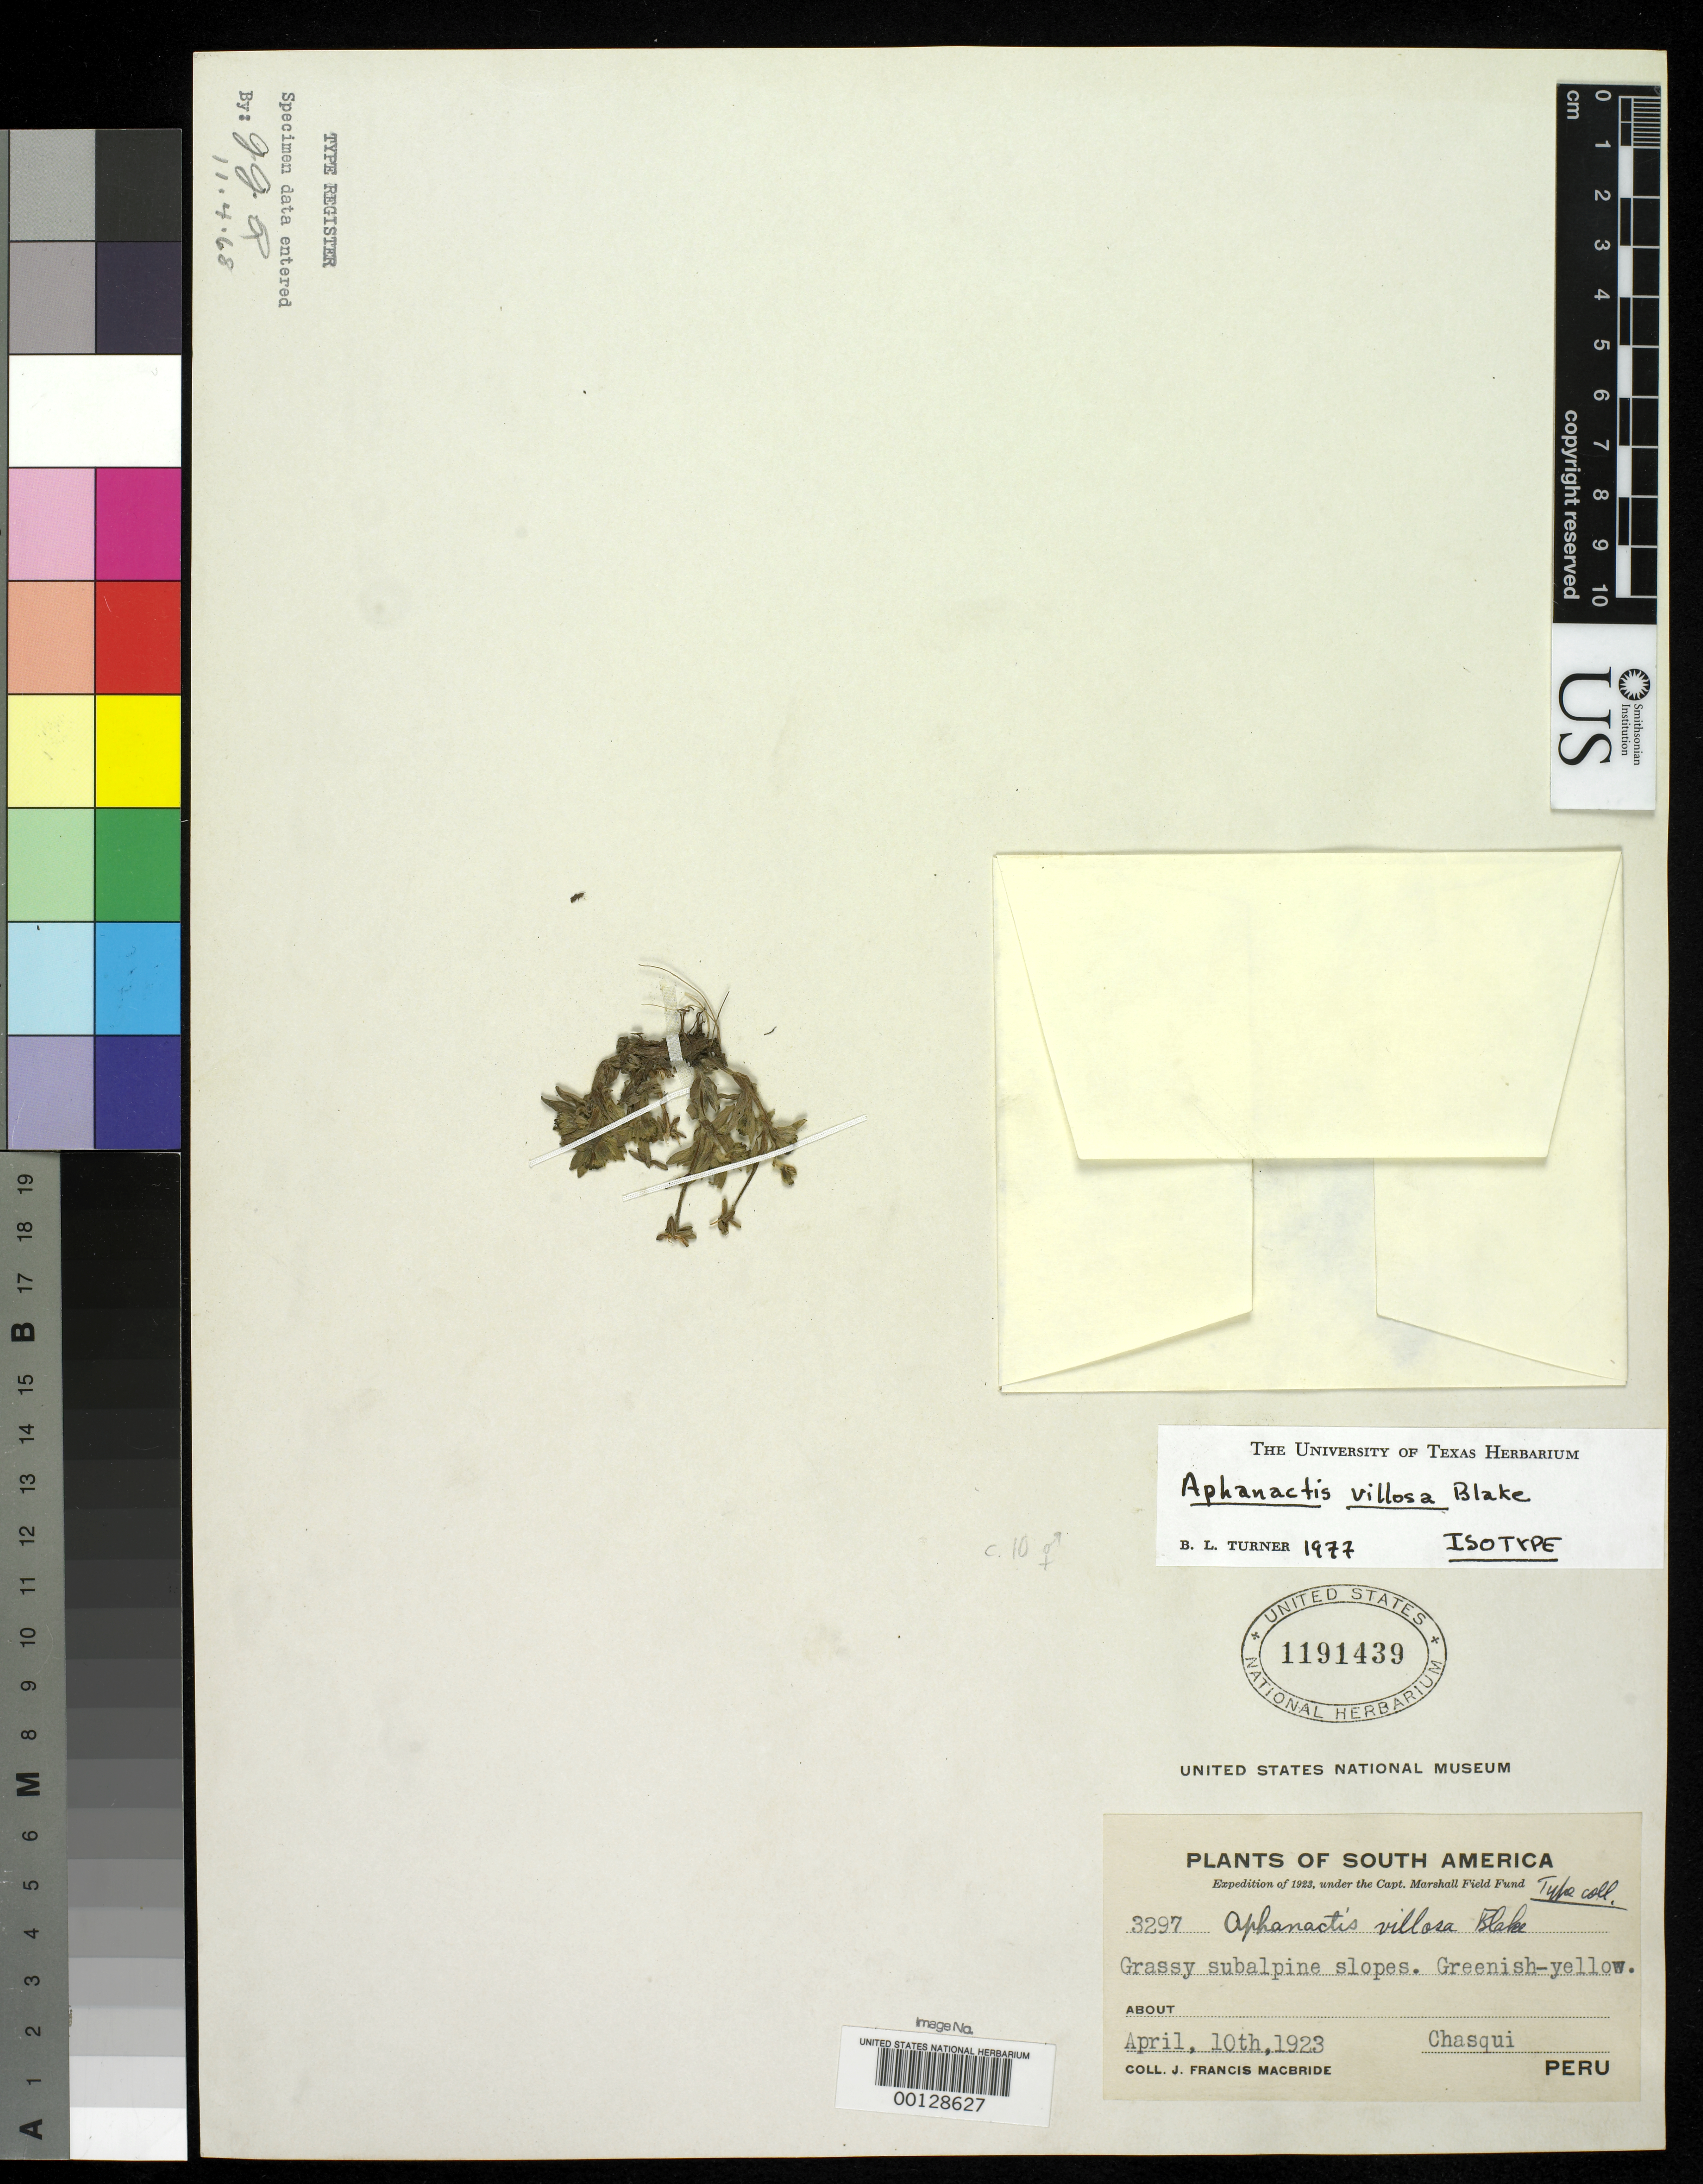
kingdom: Plantae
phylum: Tracheophyta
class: Magnoliopsida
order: Asterales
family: Asteraceae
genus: Aphanactis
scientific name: Aphanactis villosa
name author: S.F. Blake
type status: Isotype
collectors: J. F. Macbride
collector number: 3297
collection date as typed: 10 Apr 1923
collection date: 1923-04-10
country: Peru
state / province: Huánuco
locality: Chasqui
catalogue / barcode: US 1191439